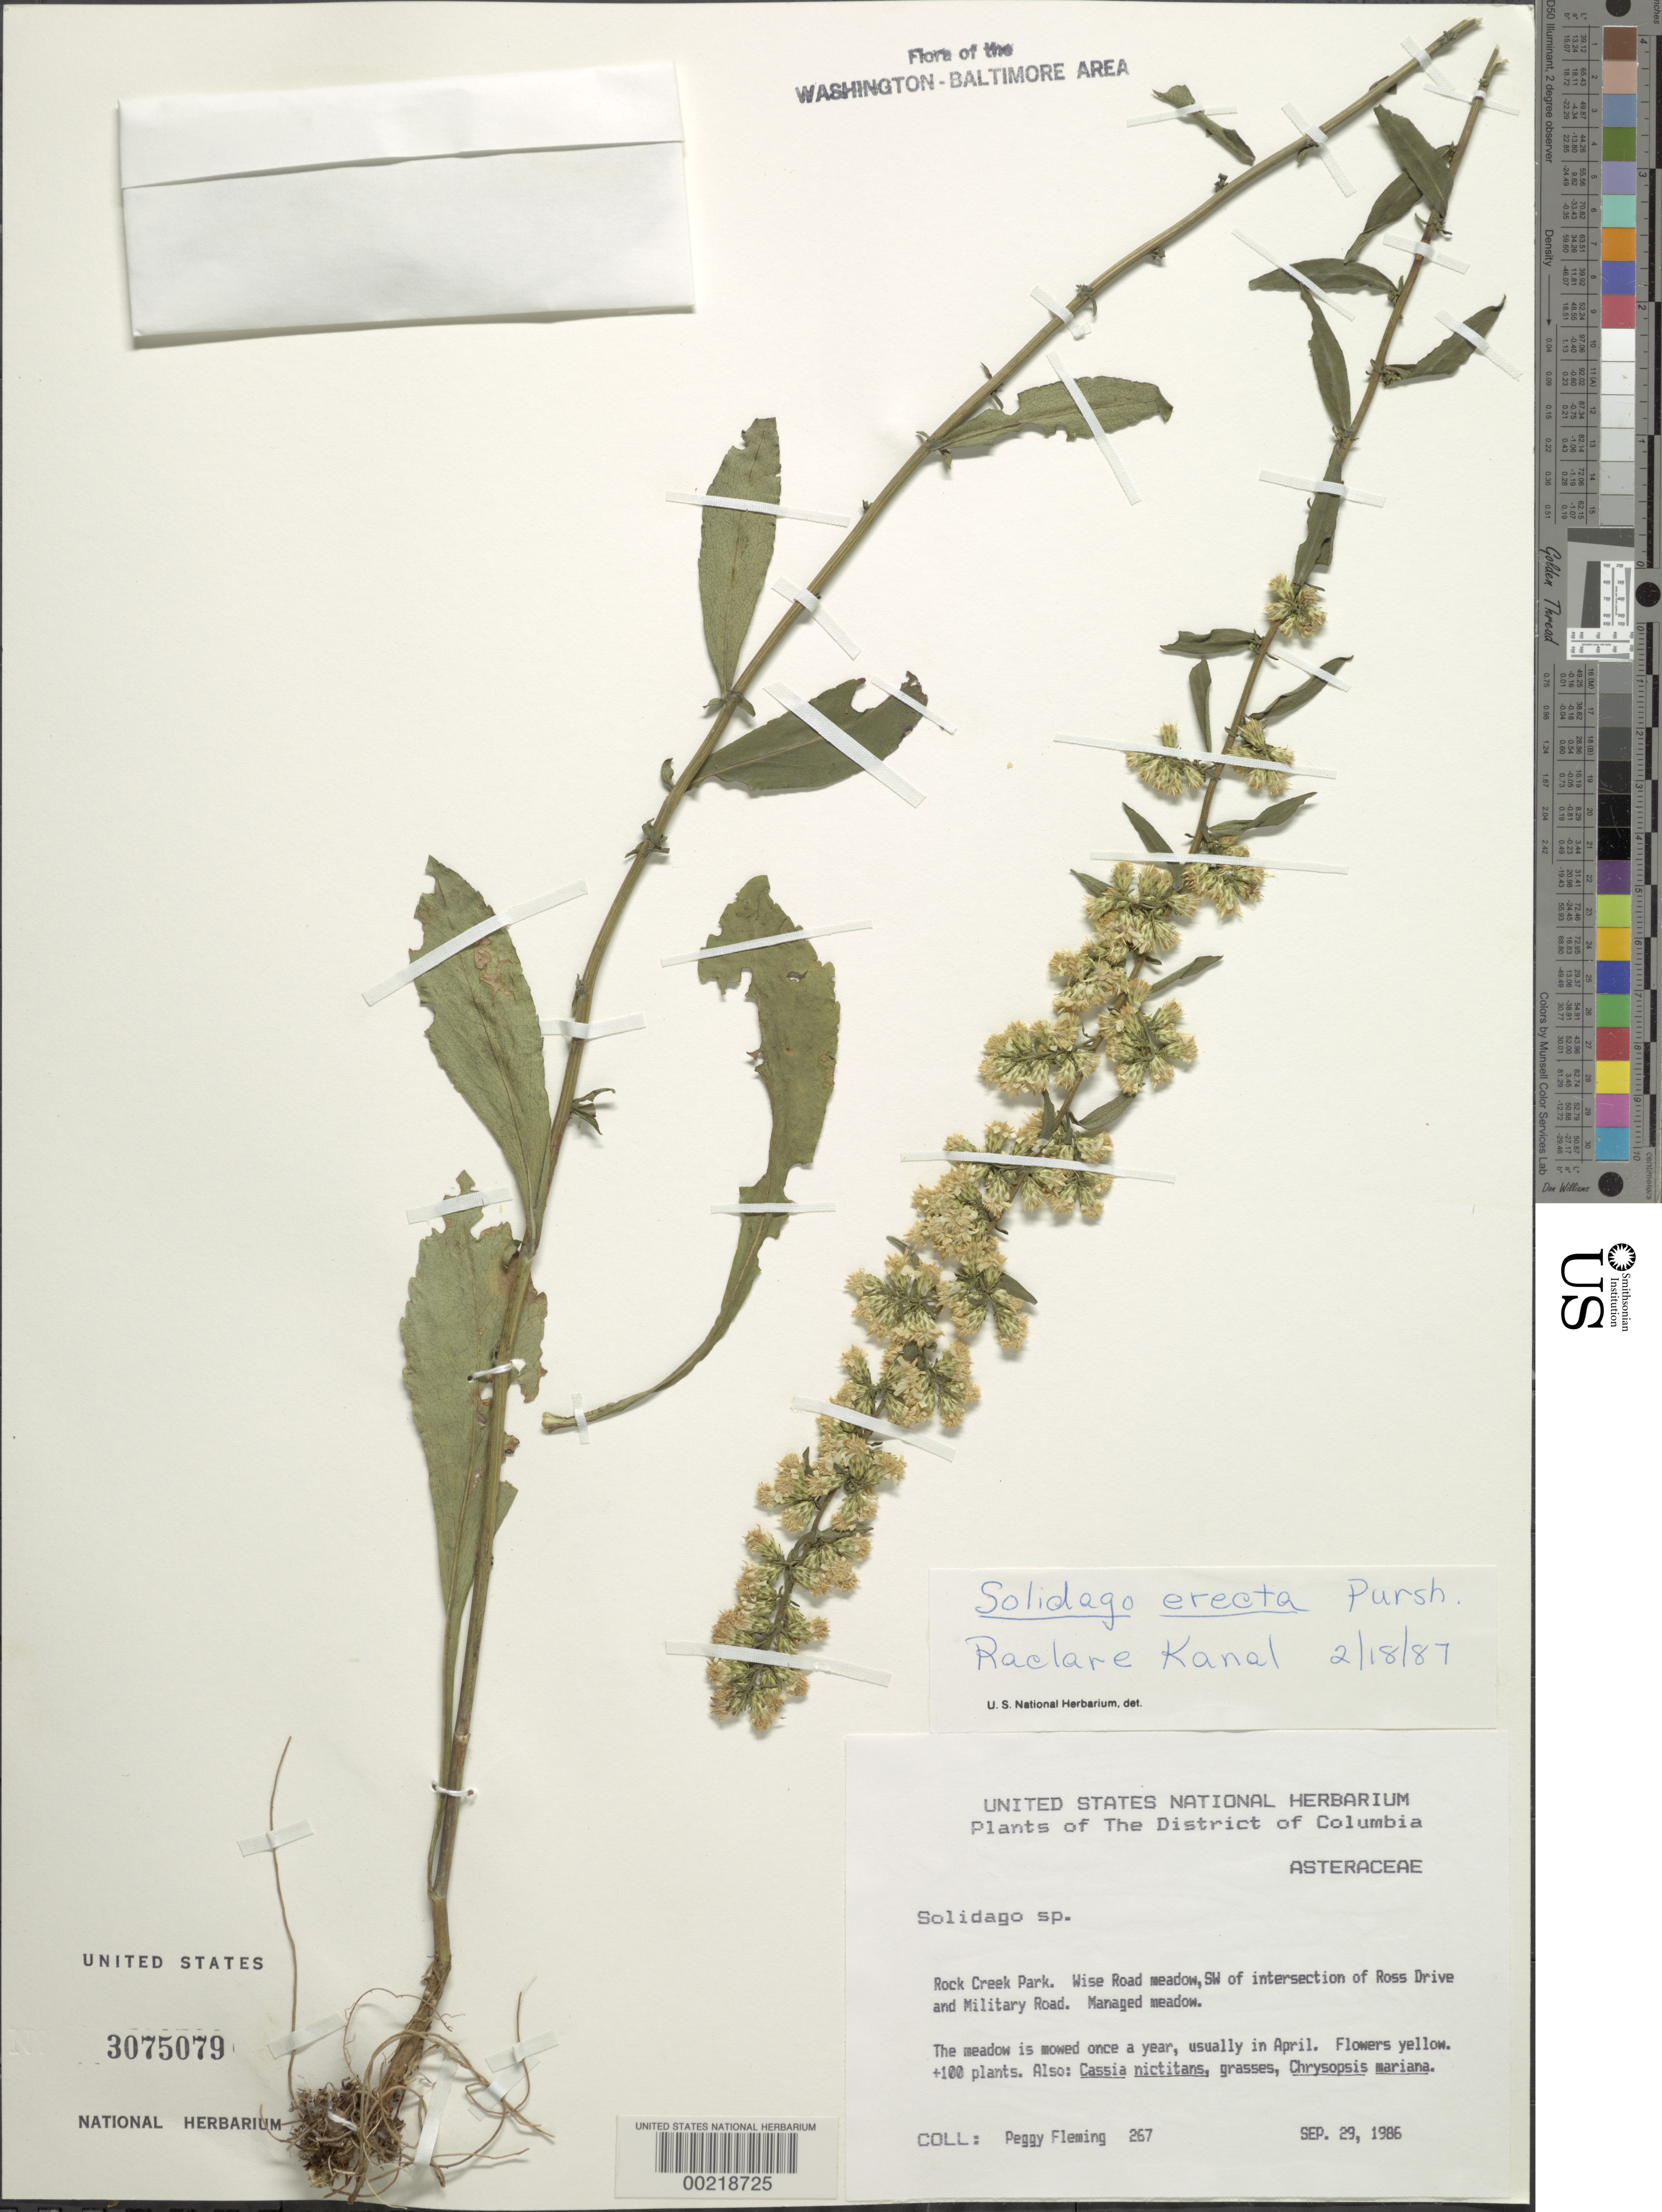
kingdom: Plantae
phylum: Tracheophyta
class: Magnoliopsida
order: Asterales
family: Asteraceae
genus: Werneria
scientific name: Werneria sp.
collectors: V. Funk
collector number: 267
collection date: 1986-09-29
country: United States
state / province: District of Columbia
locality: Rock Creek Park; Wise Rd meadow, SW of intersection of Ross Drive and Military Road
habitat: Managed meadow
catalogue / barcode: US 3075079